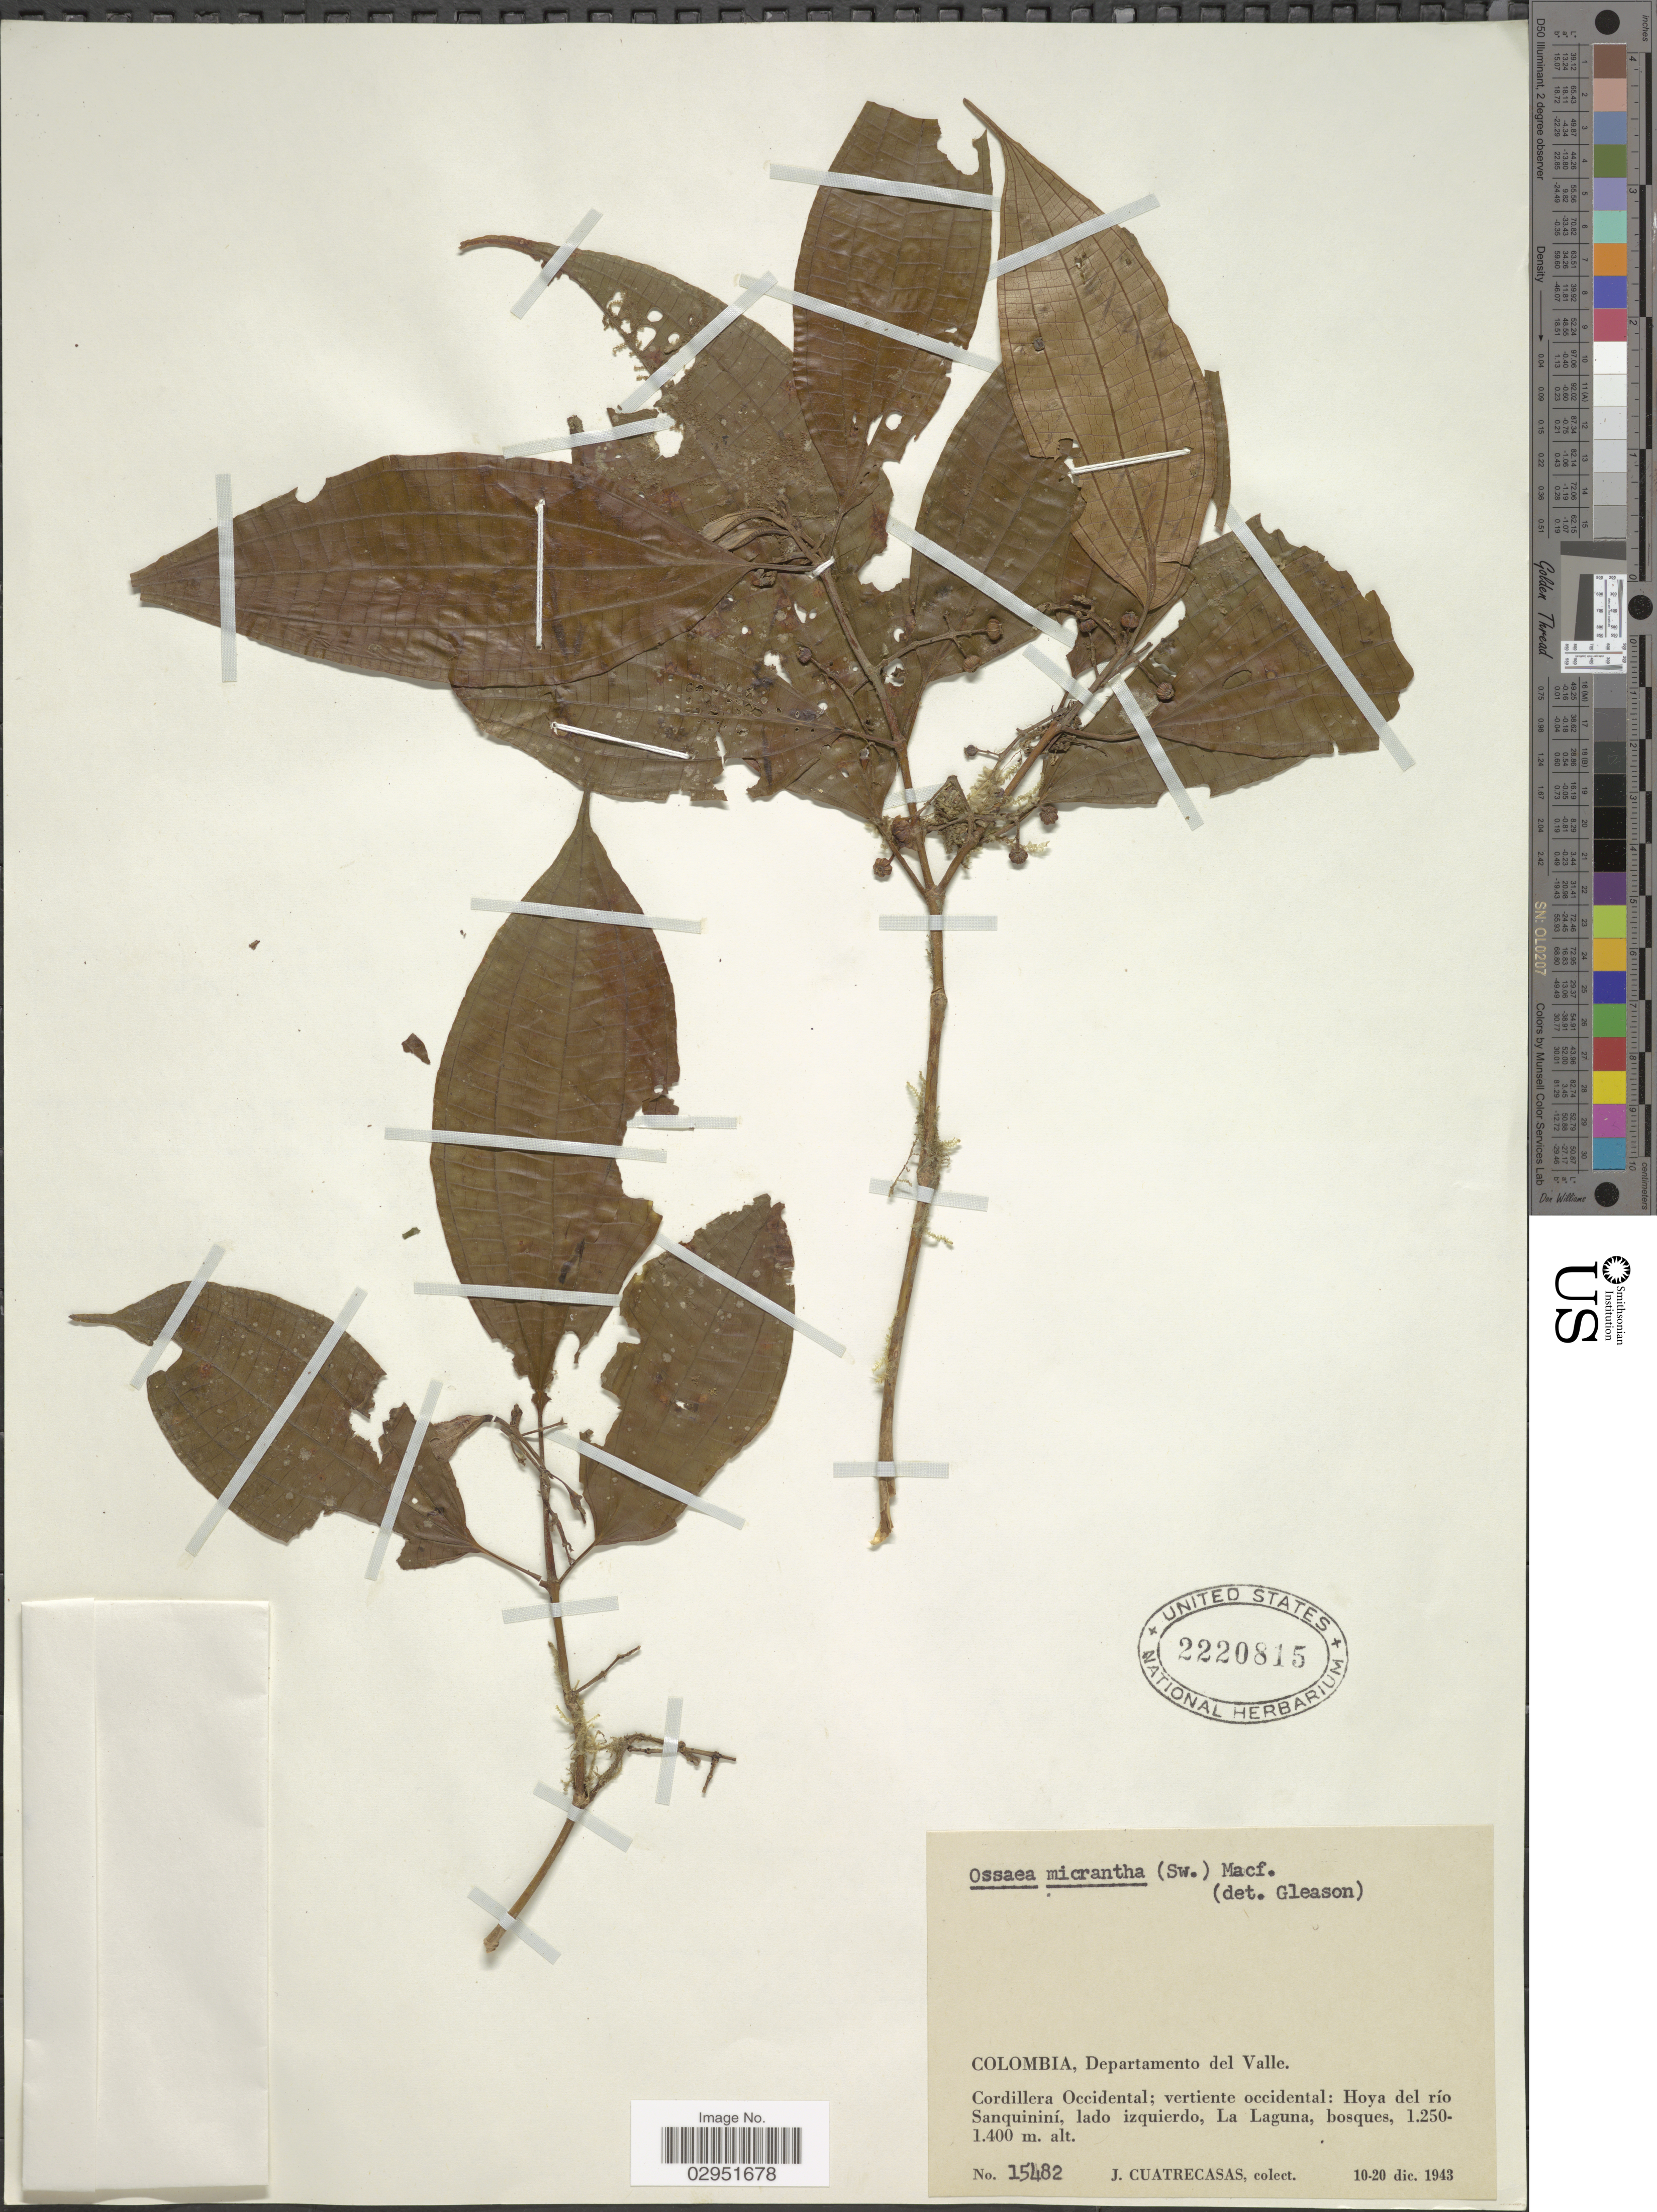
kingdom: Plantae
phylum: Tracheophyta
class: Magnoliopsida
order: Myrtales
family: Melastomataceae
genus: Ossaea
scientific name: Ossaea micrantha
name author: (Sw.) Macfad. ex Cogn.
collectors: J. Cuatrecasas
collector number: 15482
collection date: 1943-12-10/1943-12-20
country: Colombia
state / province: Valle del Cauca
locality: Departamento del Valle. Cordillera Occidental; vertiente occidental: Hoya del río Sanquininí, lado izquierdo, La Laguna.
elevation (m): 1250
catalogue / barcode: US 2220815